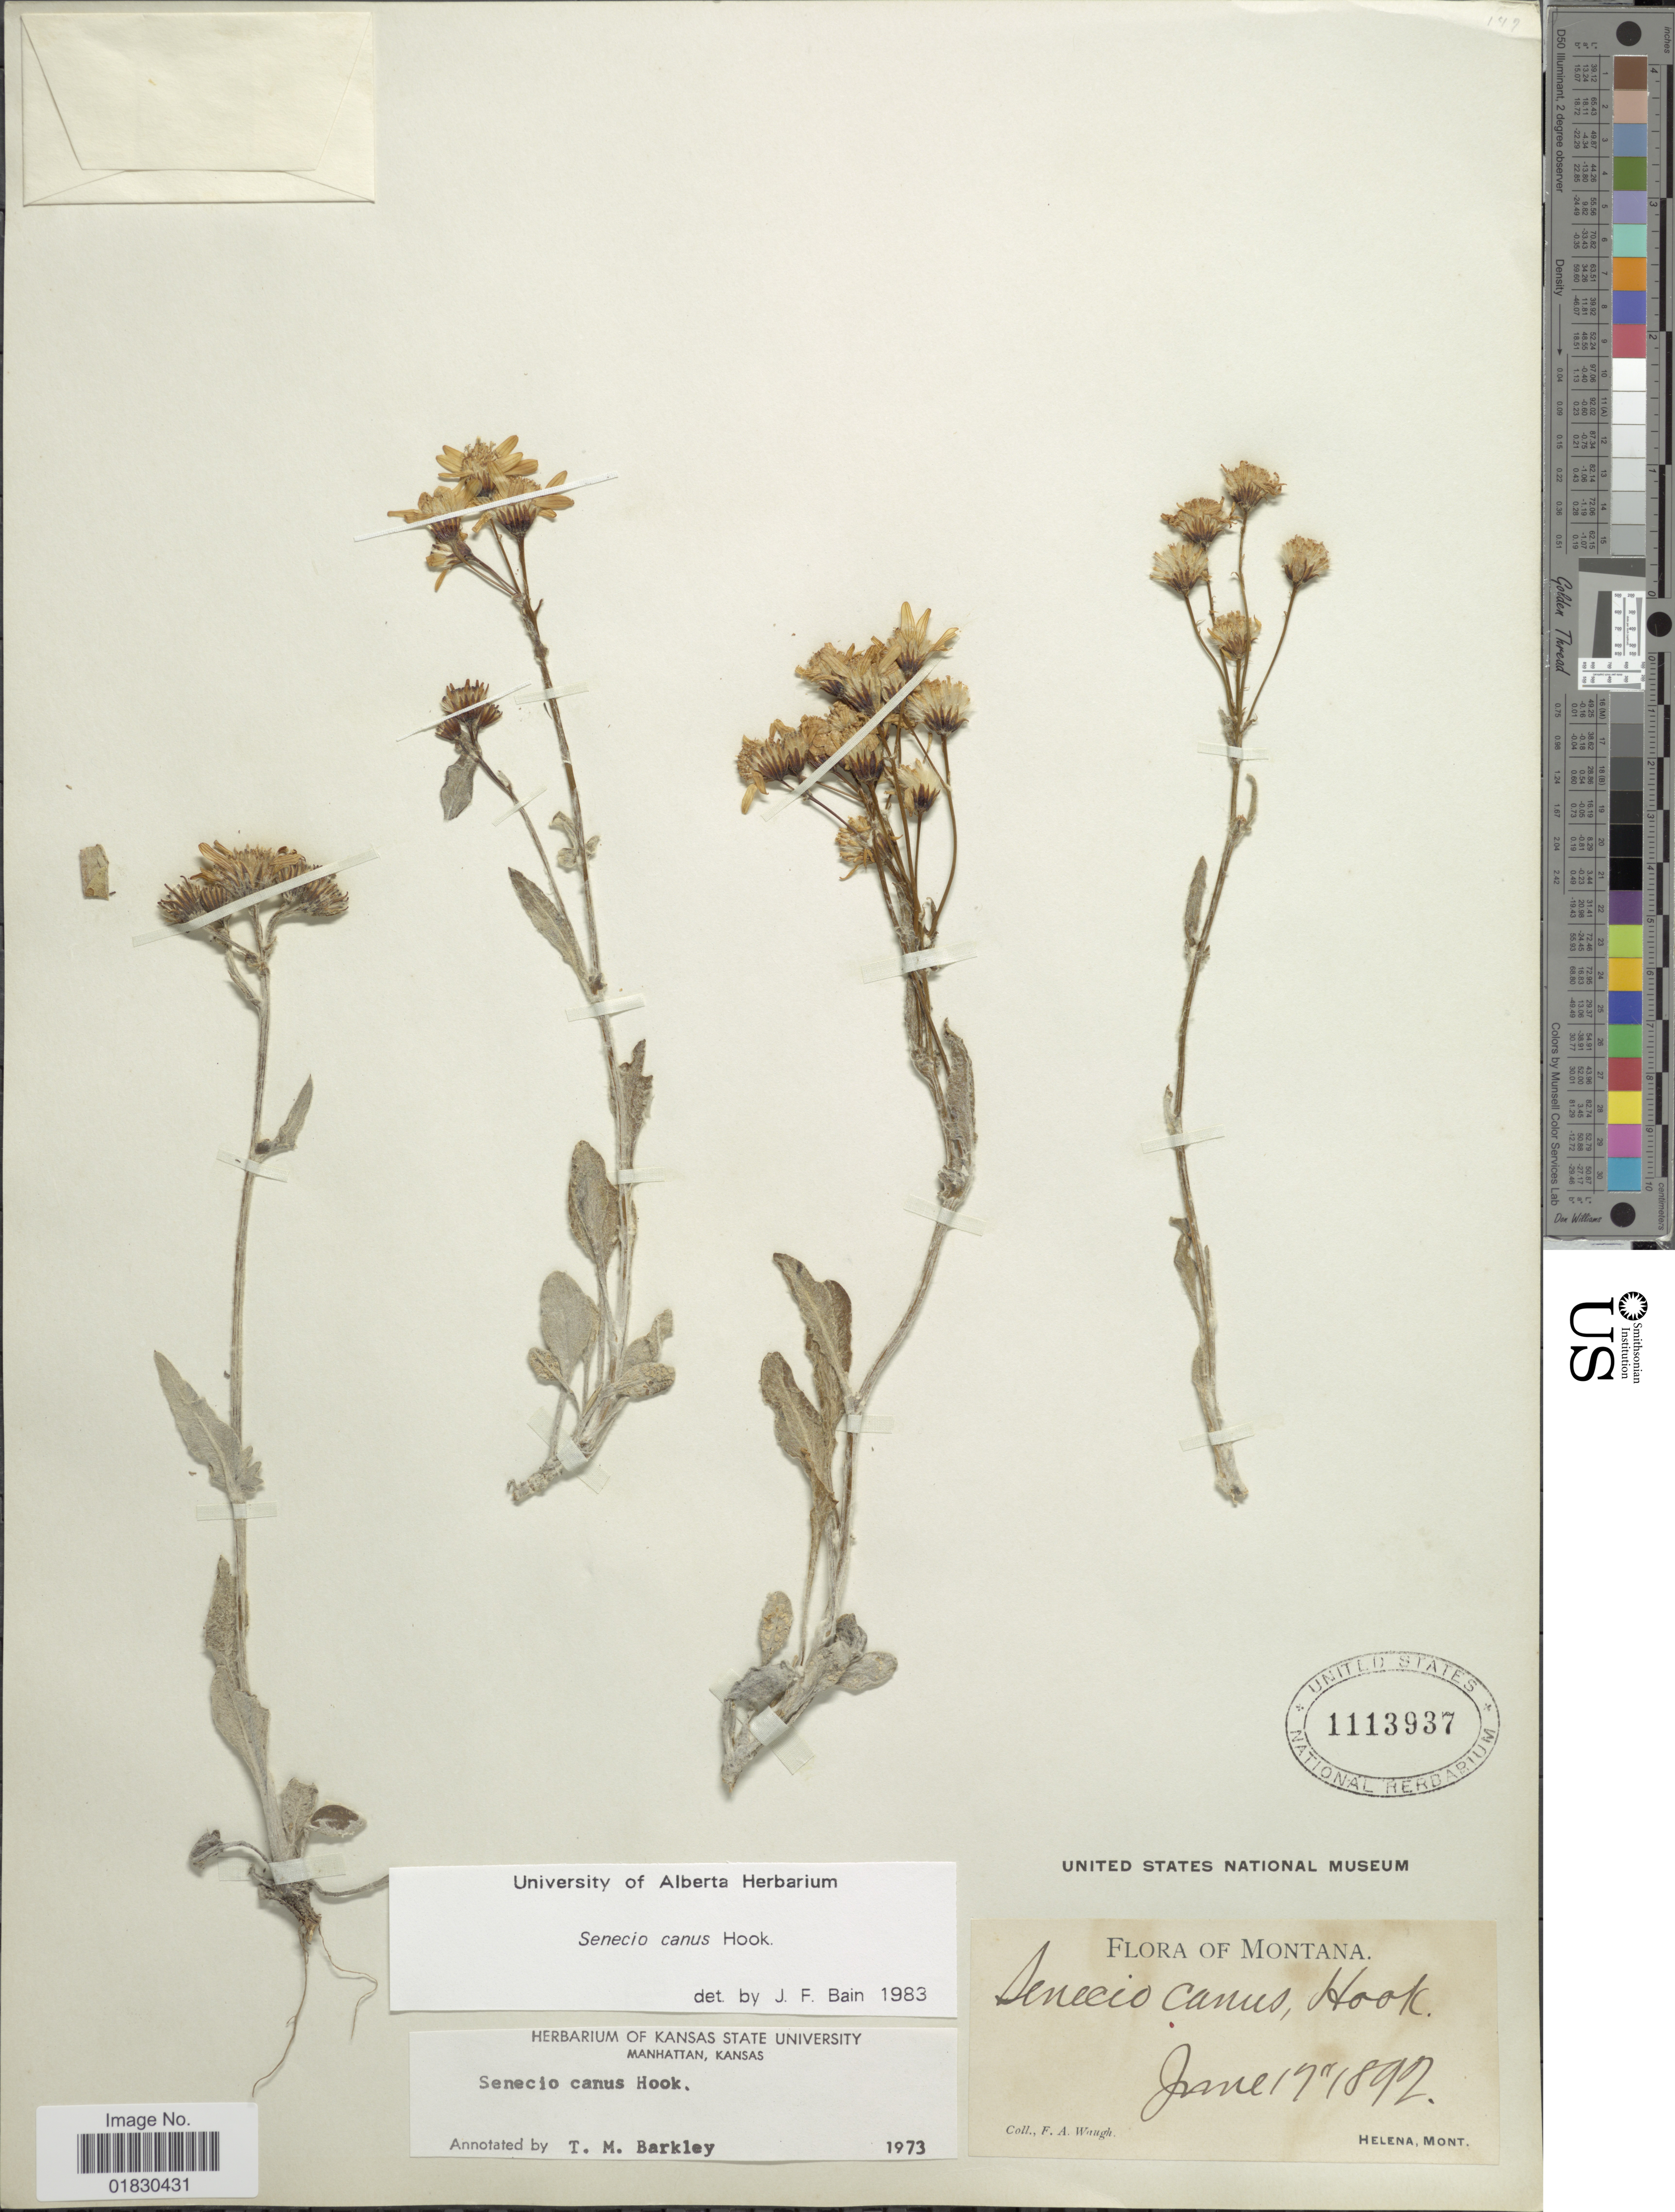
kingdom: Plantae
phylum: Tracheophyta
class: Magnoliopsida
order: Asterales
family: Asteraceae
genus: Packera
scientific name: Packera cana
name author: (Hook.) W.A. Weber & Á. Löve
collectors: F. Waugh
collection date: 1892-06-19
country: United States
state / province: Montana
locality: Helena, Mont.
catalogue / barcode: US 1113937